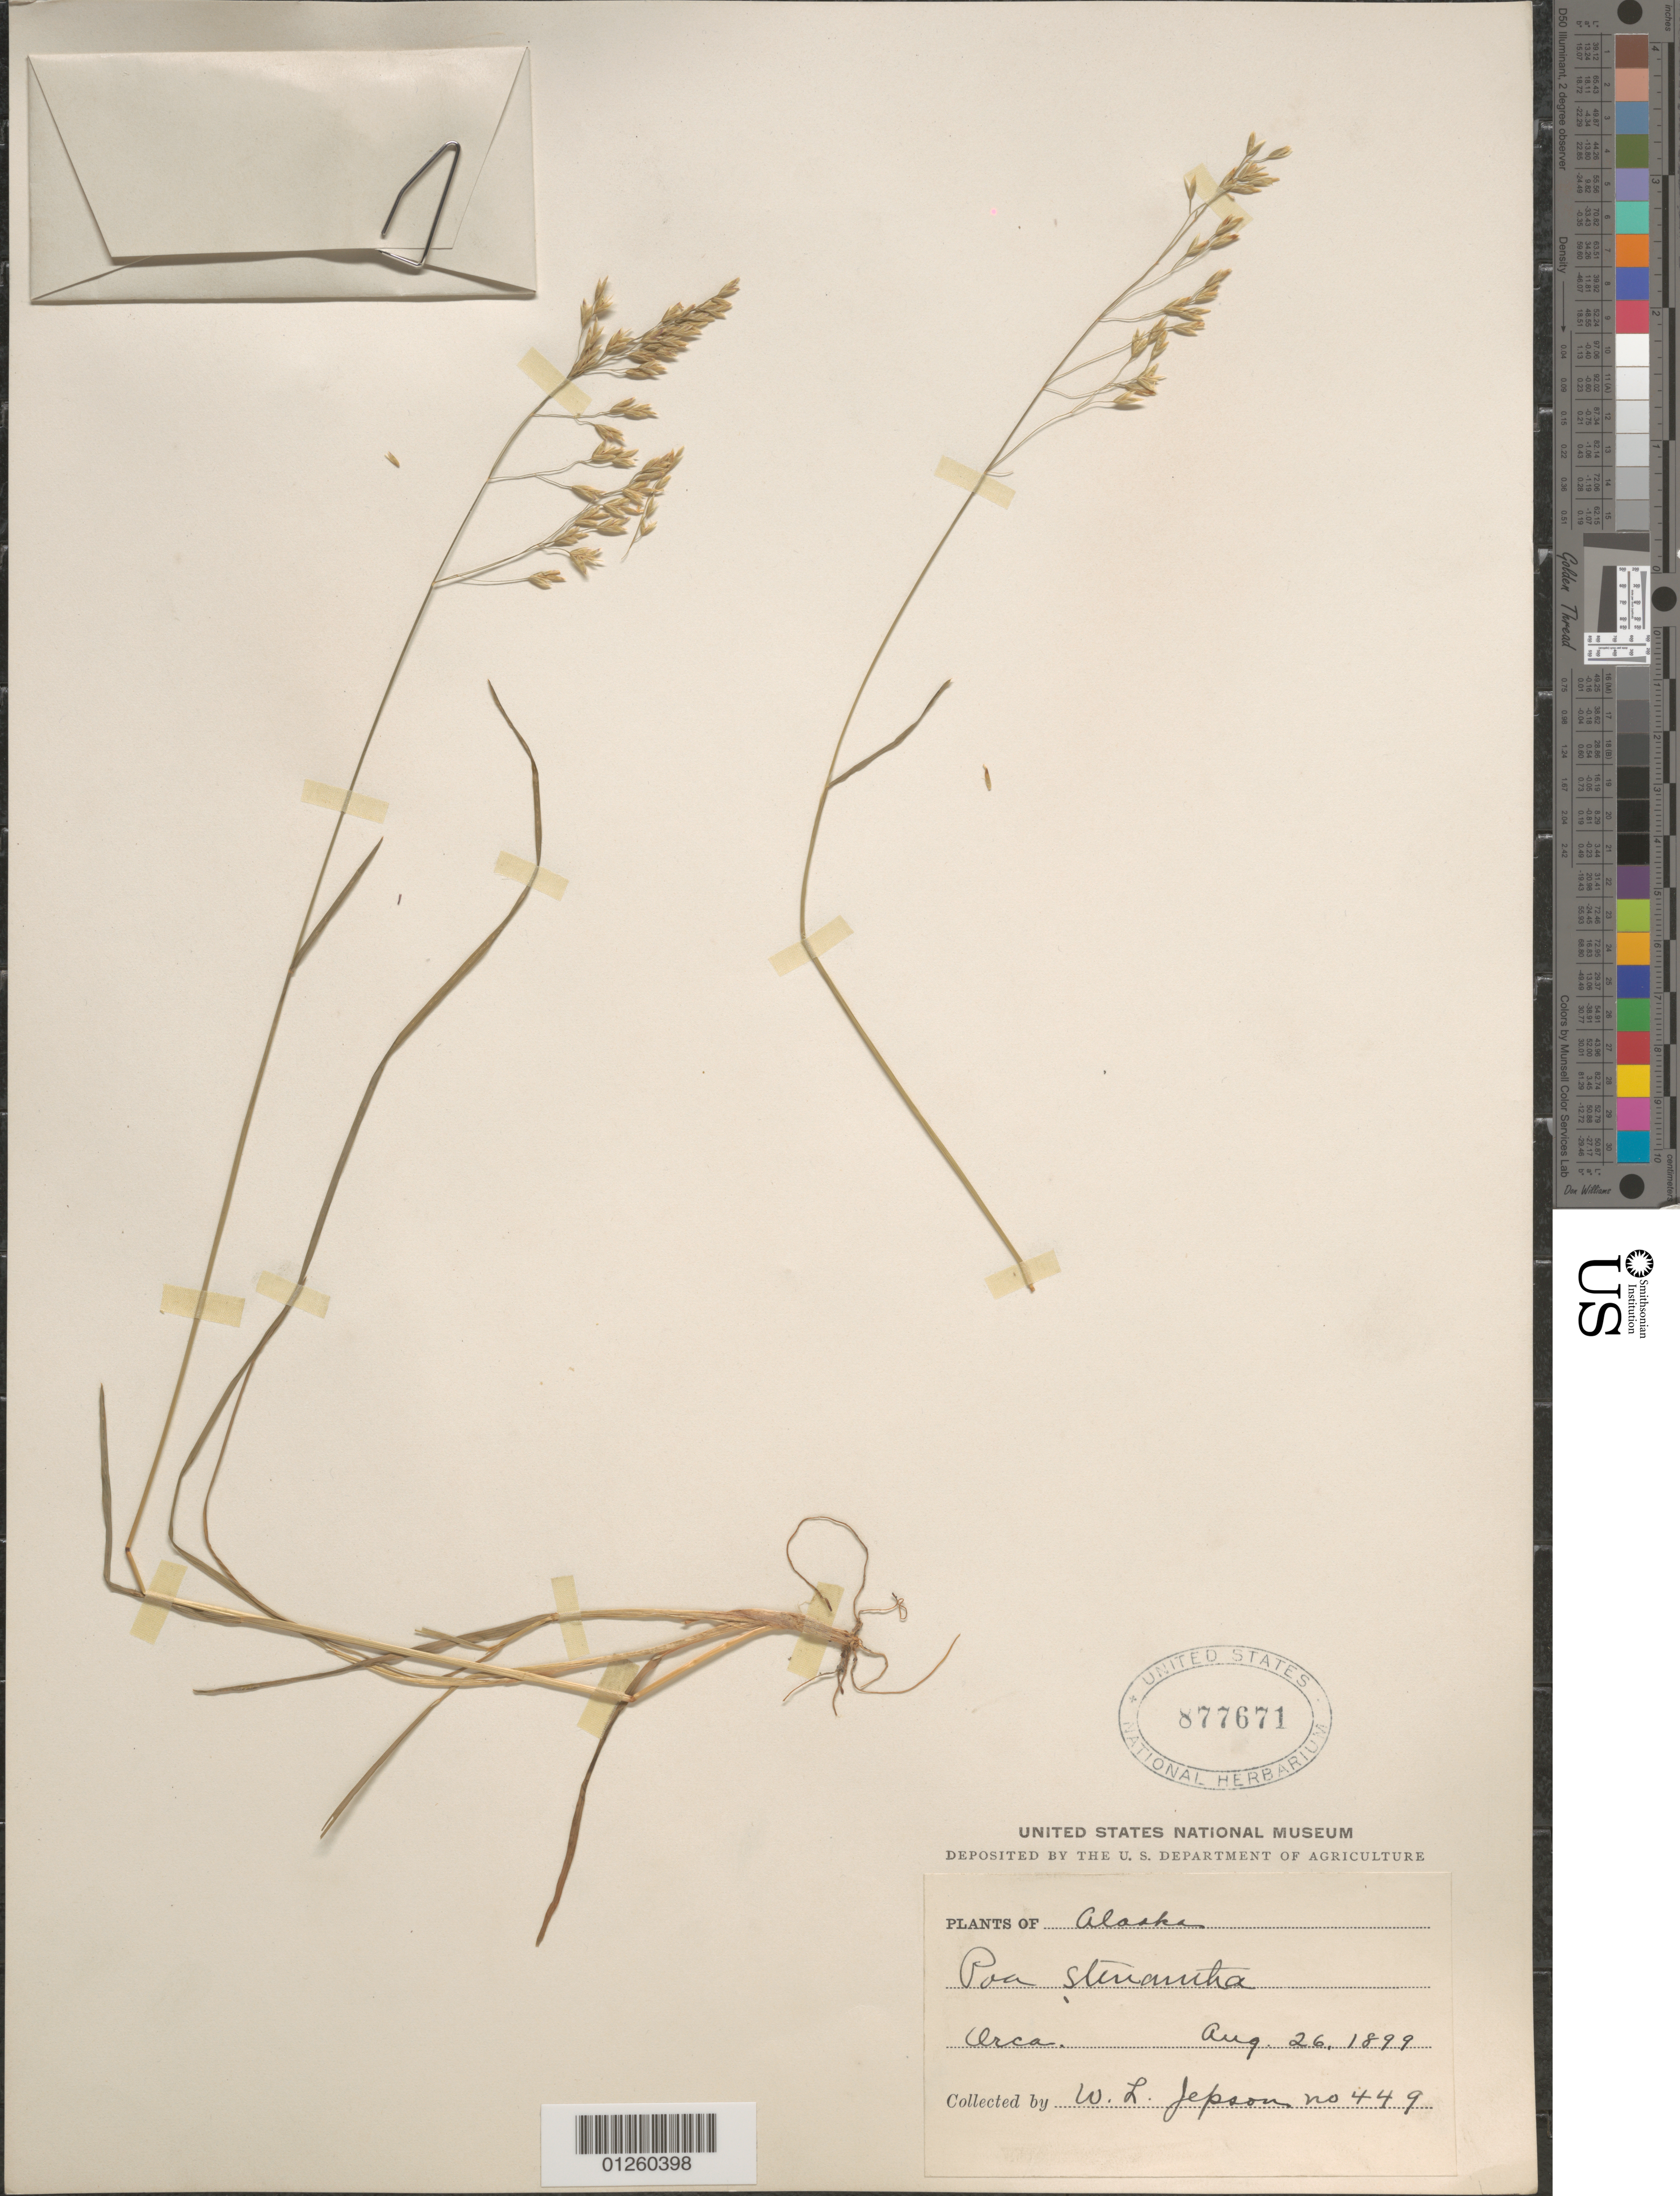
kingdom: Plantae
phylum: Tracheophyta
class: Liliopsida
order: Poales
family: Poaceae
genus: Poa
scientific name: Poa stenantha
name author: Trin.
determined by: Soreng, Robert J., Research Associate (BOT), Smithsonian Institution - National Museum of Natural History (UNITED STATES)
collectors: W. L. Jepson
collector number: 449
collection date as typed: Aug. 26, 1899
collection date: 1899-08-26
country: United States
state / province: Alaska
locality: Orca,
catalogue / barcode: US 877671